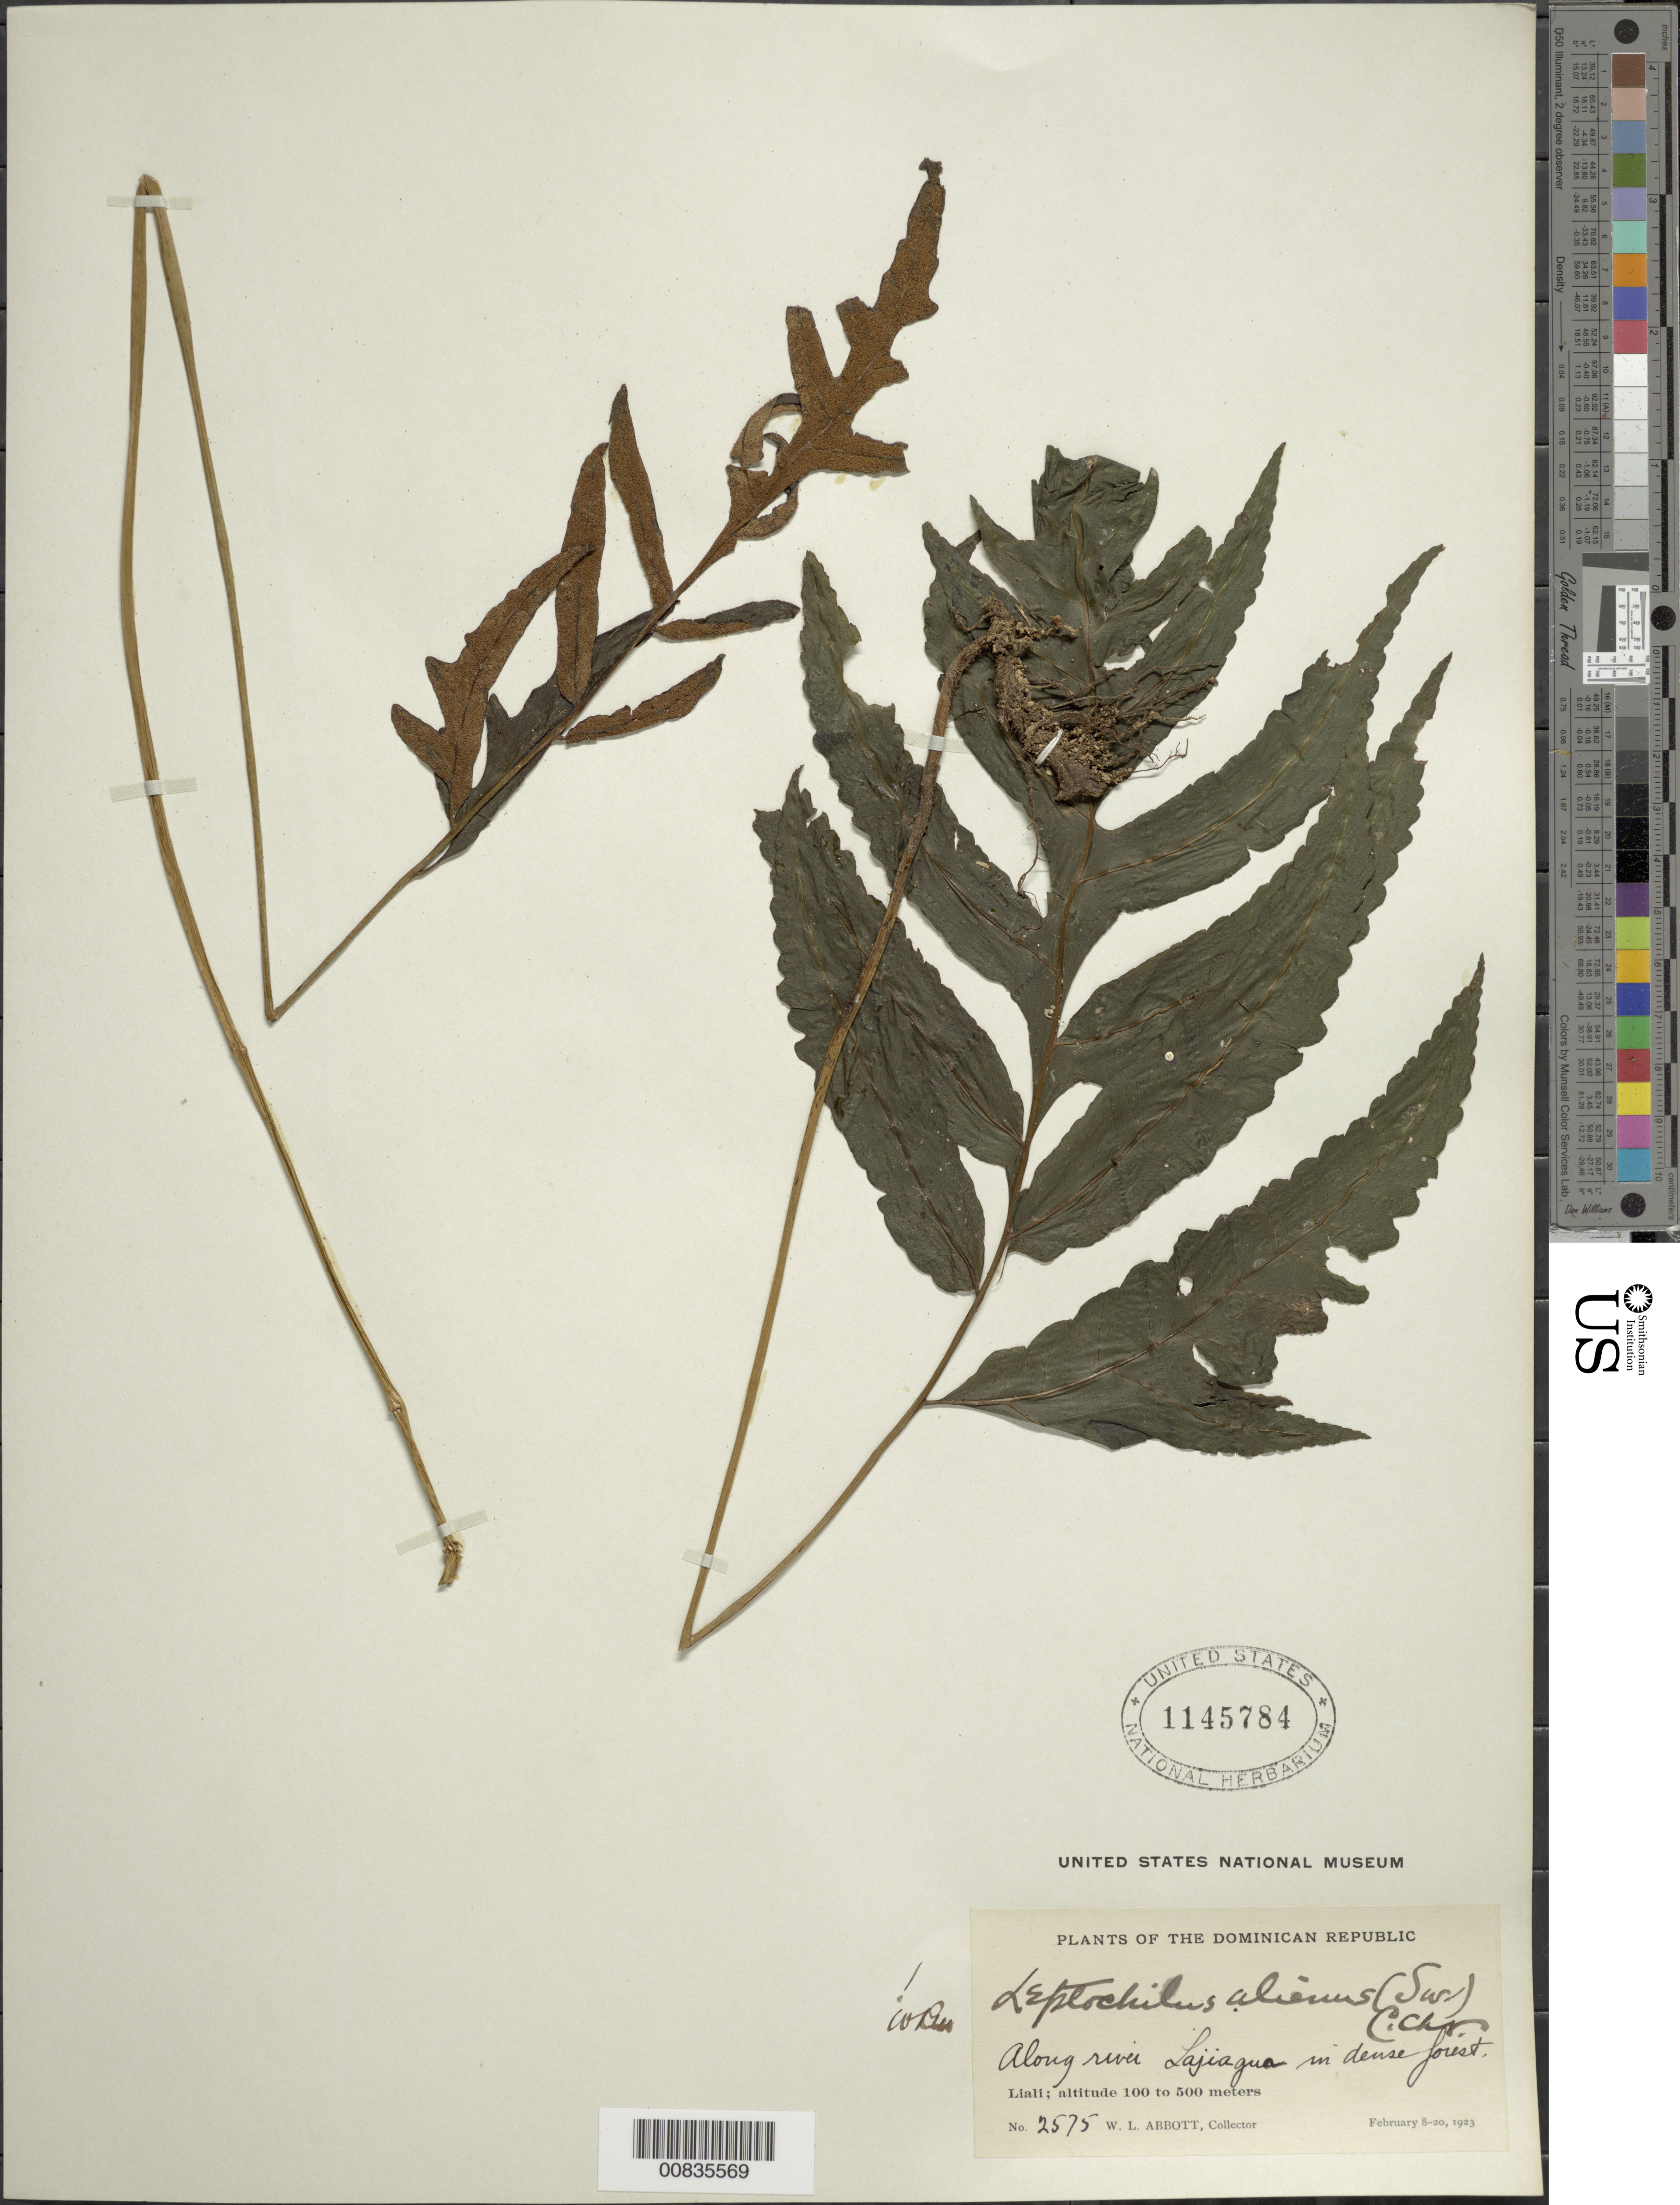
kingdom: Plantae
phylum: Tracheophyta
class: Polypodiopsida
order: Polypodiales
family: Dryopteridaceae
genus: Bolbitis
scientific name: Bolbitis aliena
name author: (Sw.) Alston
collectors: W. L. Abbott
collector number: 2575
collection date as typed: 08 Feb 1923 to 20 Feb 1923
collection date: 1923-02-08/1923-02-20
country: Dominican Republic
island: Hispaniola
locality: Liali, Lajiagua R.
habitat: Along river, dense forest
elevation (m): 100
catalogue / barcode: US 1145784